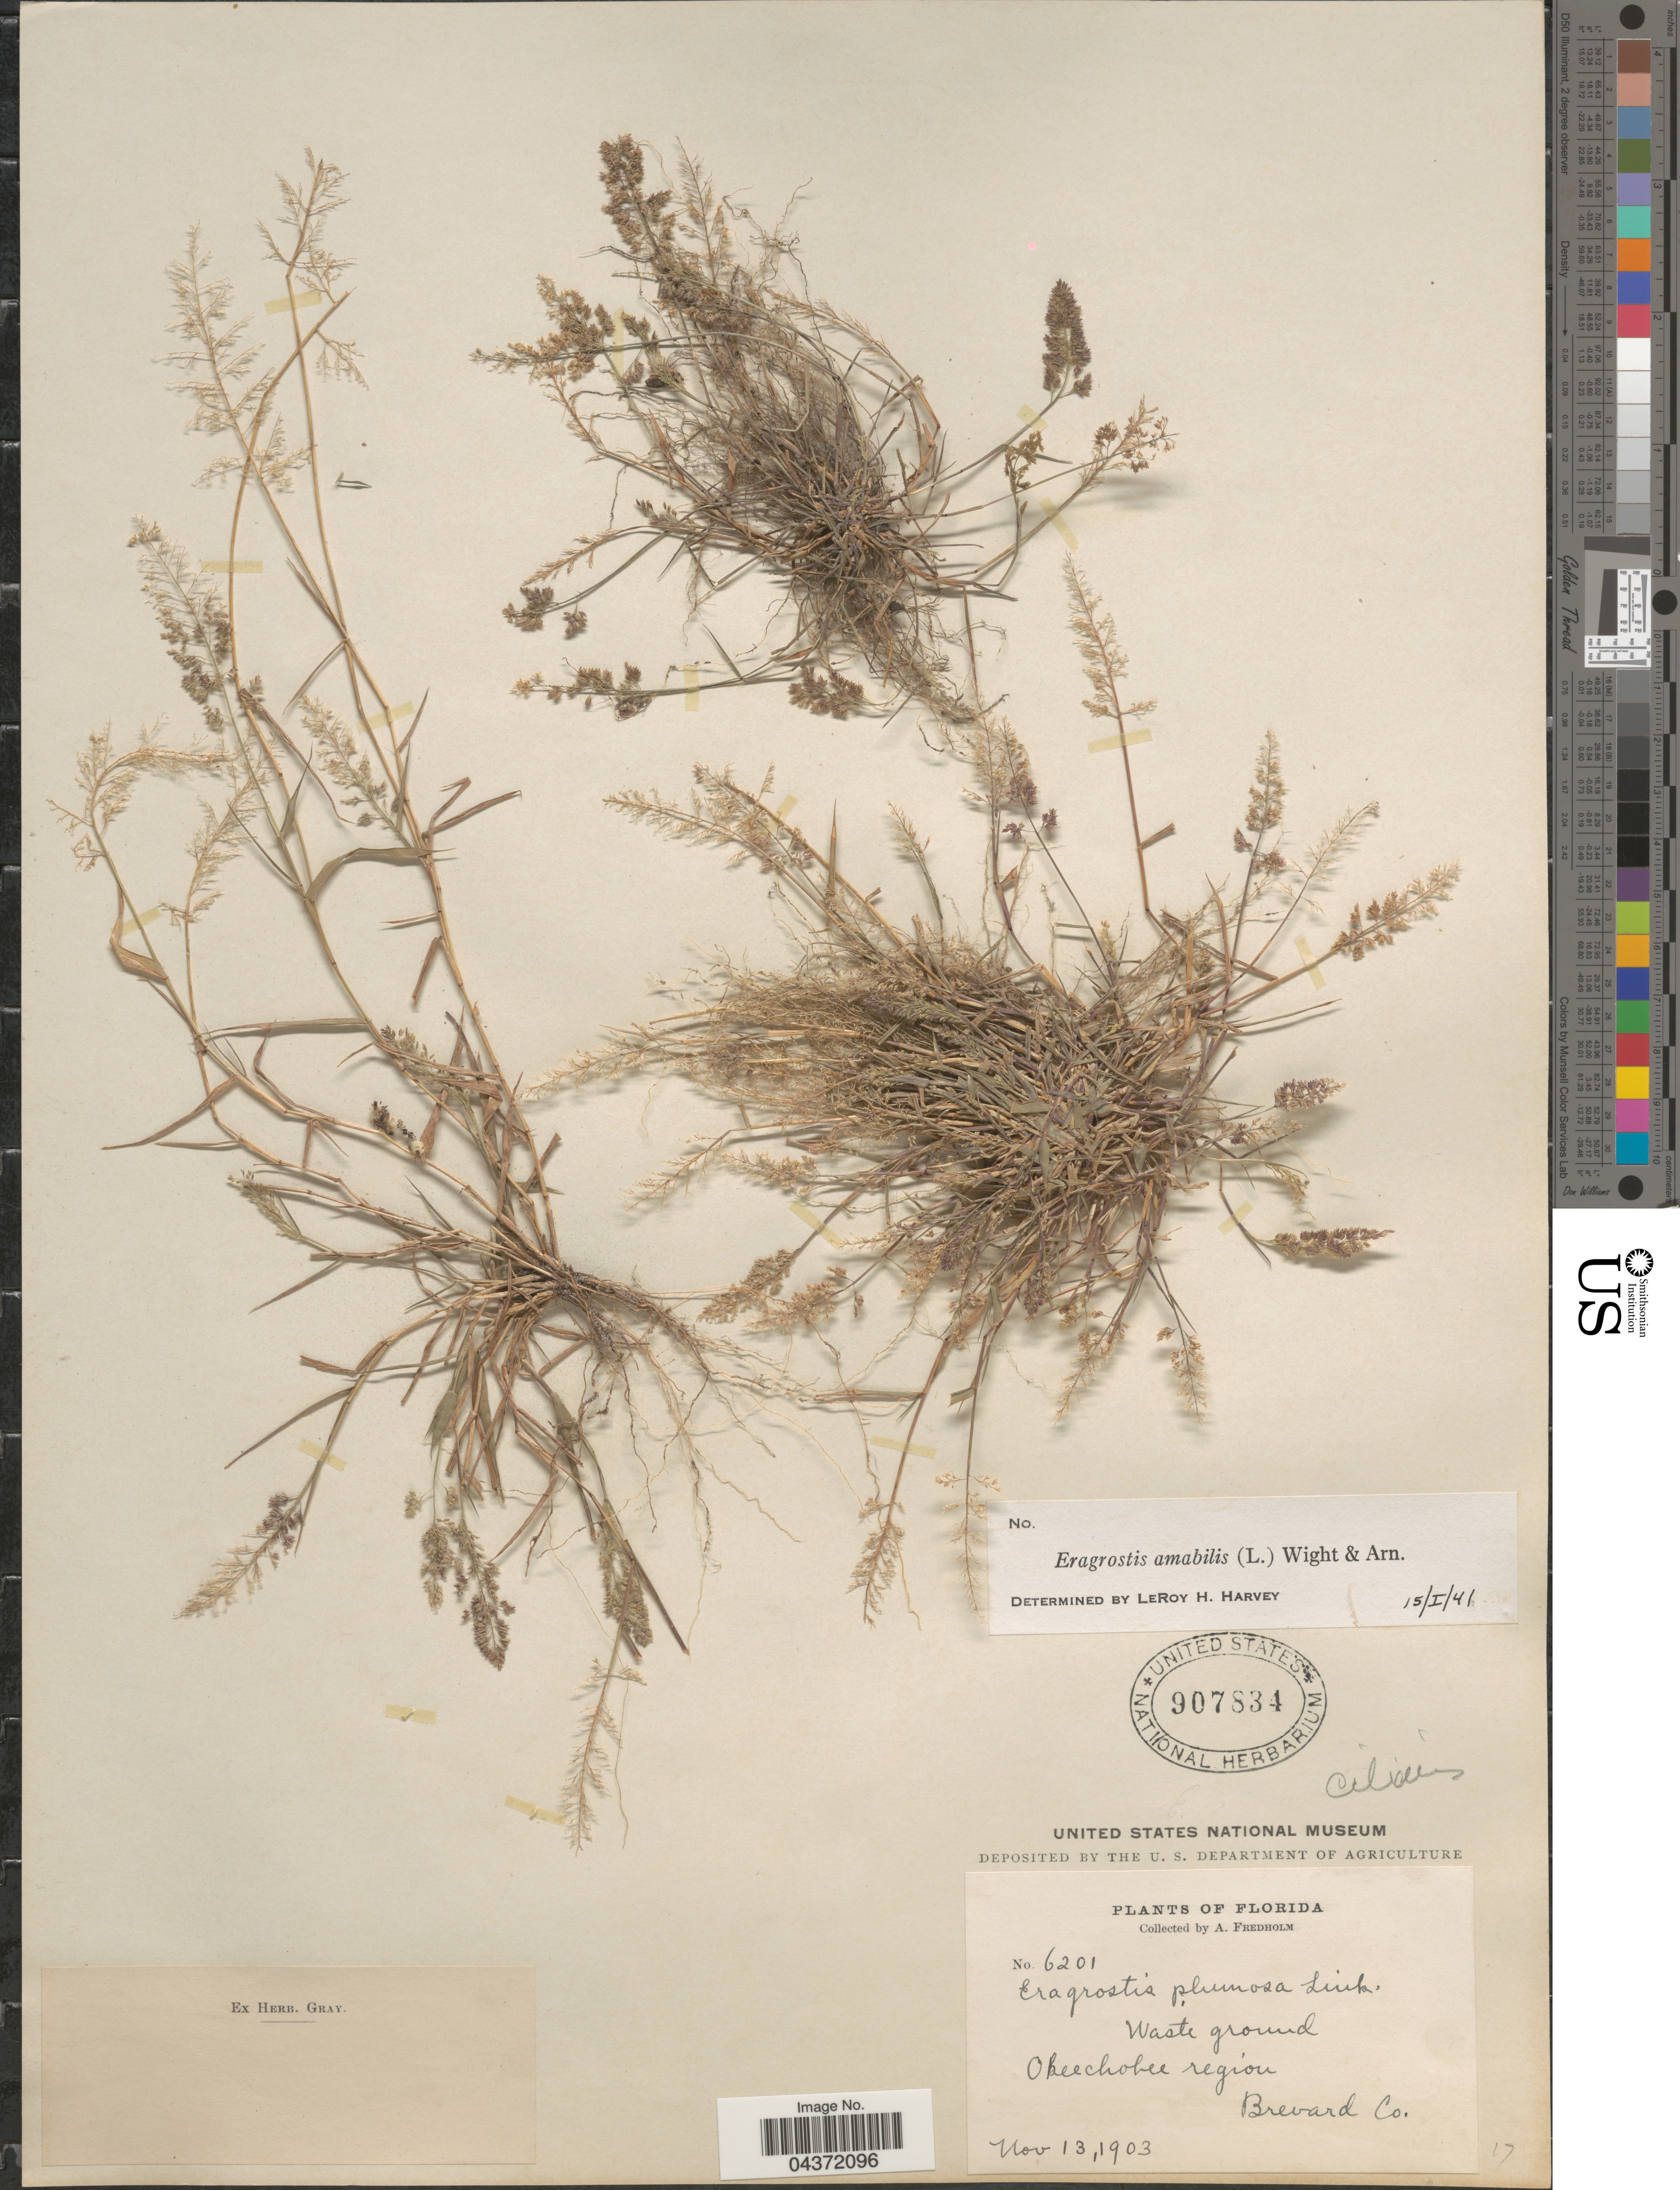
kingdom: Plantae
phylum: Tracheophyta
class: Liliopsida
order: Poales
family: Poaceae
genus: Eragrostis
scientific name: Eragrostis tenella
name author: (L.) P. Beauv. ex Roem. & Schult.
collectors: A. Fredholm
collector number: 6201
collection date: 1903-11-13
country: United States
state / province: Florida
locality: Okeechobee region. Brevard Co.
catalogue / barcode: US 907834